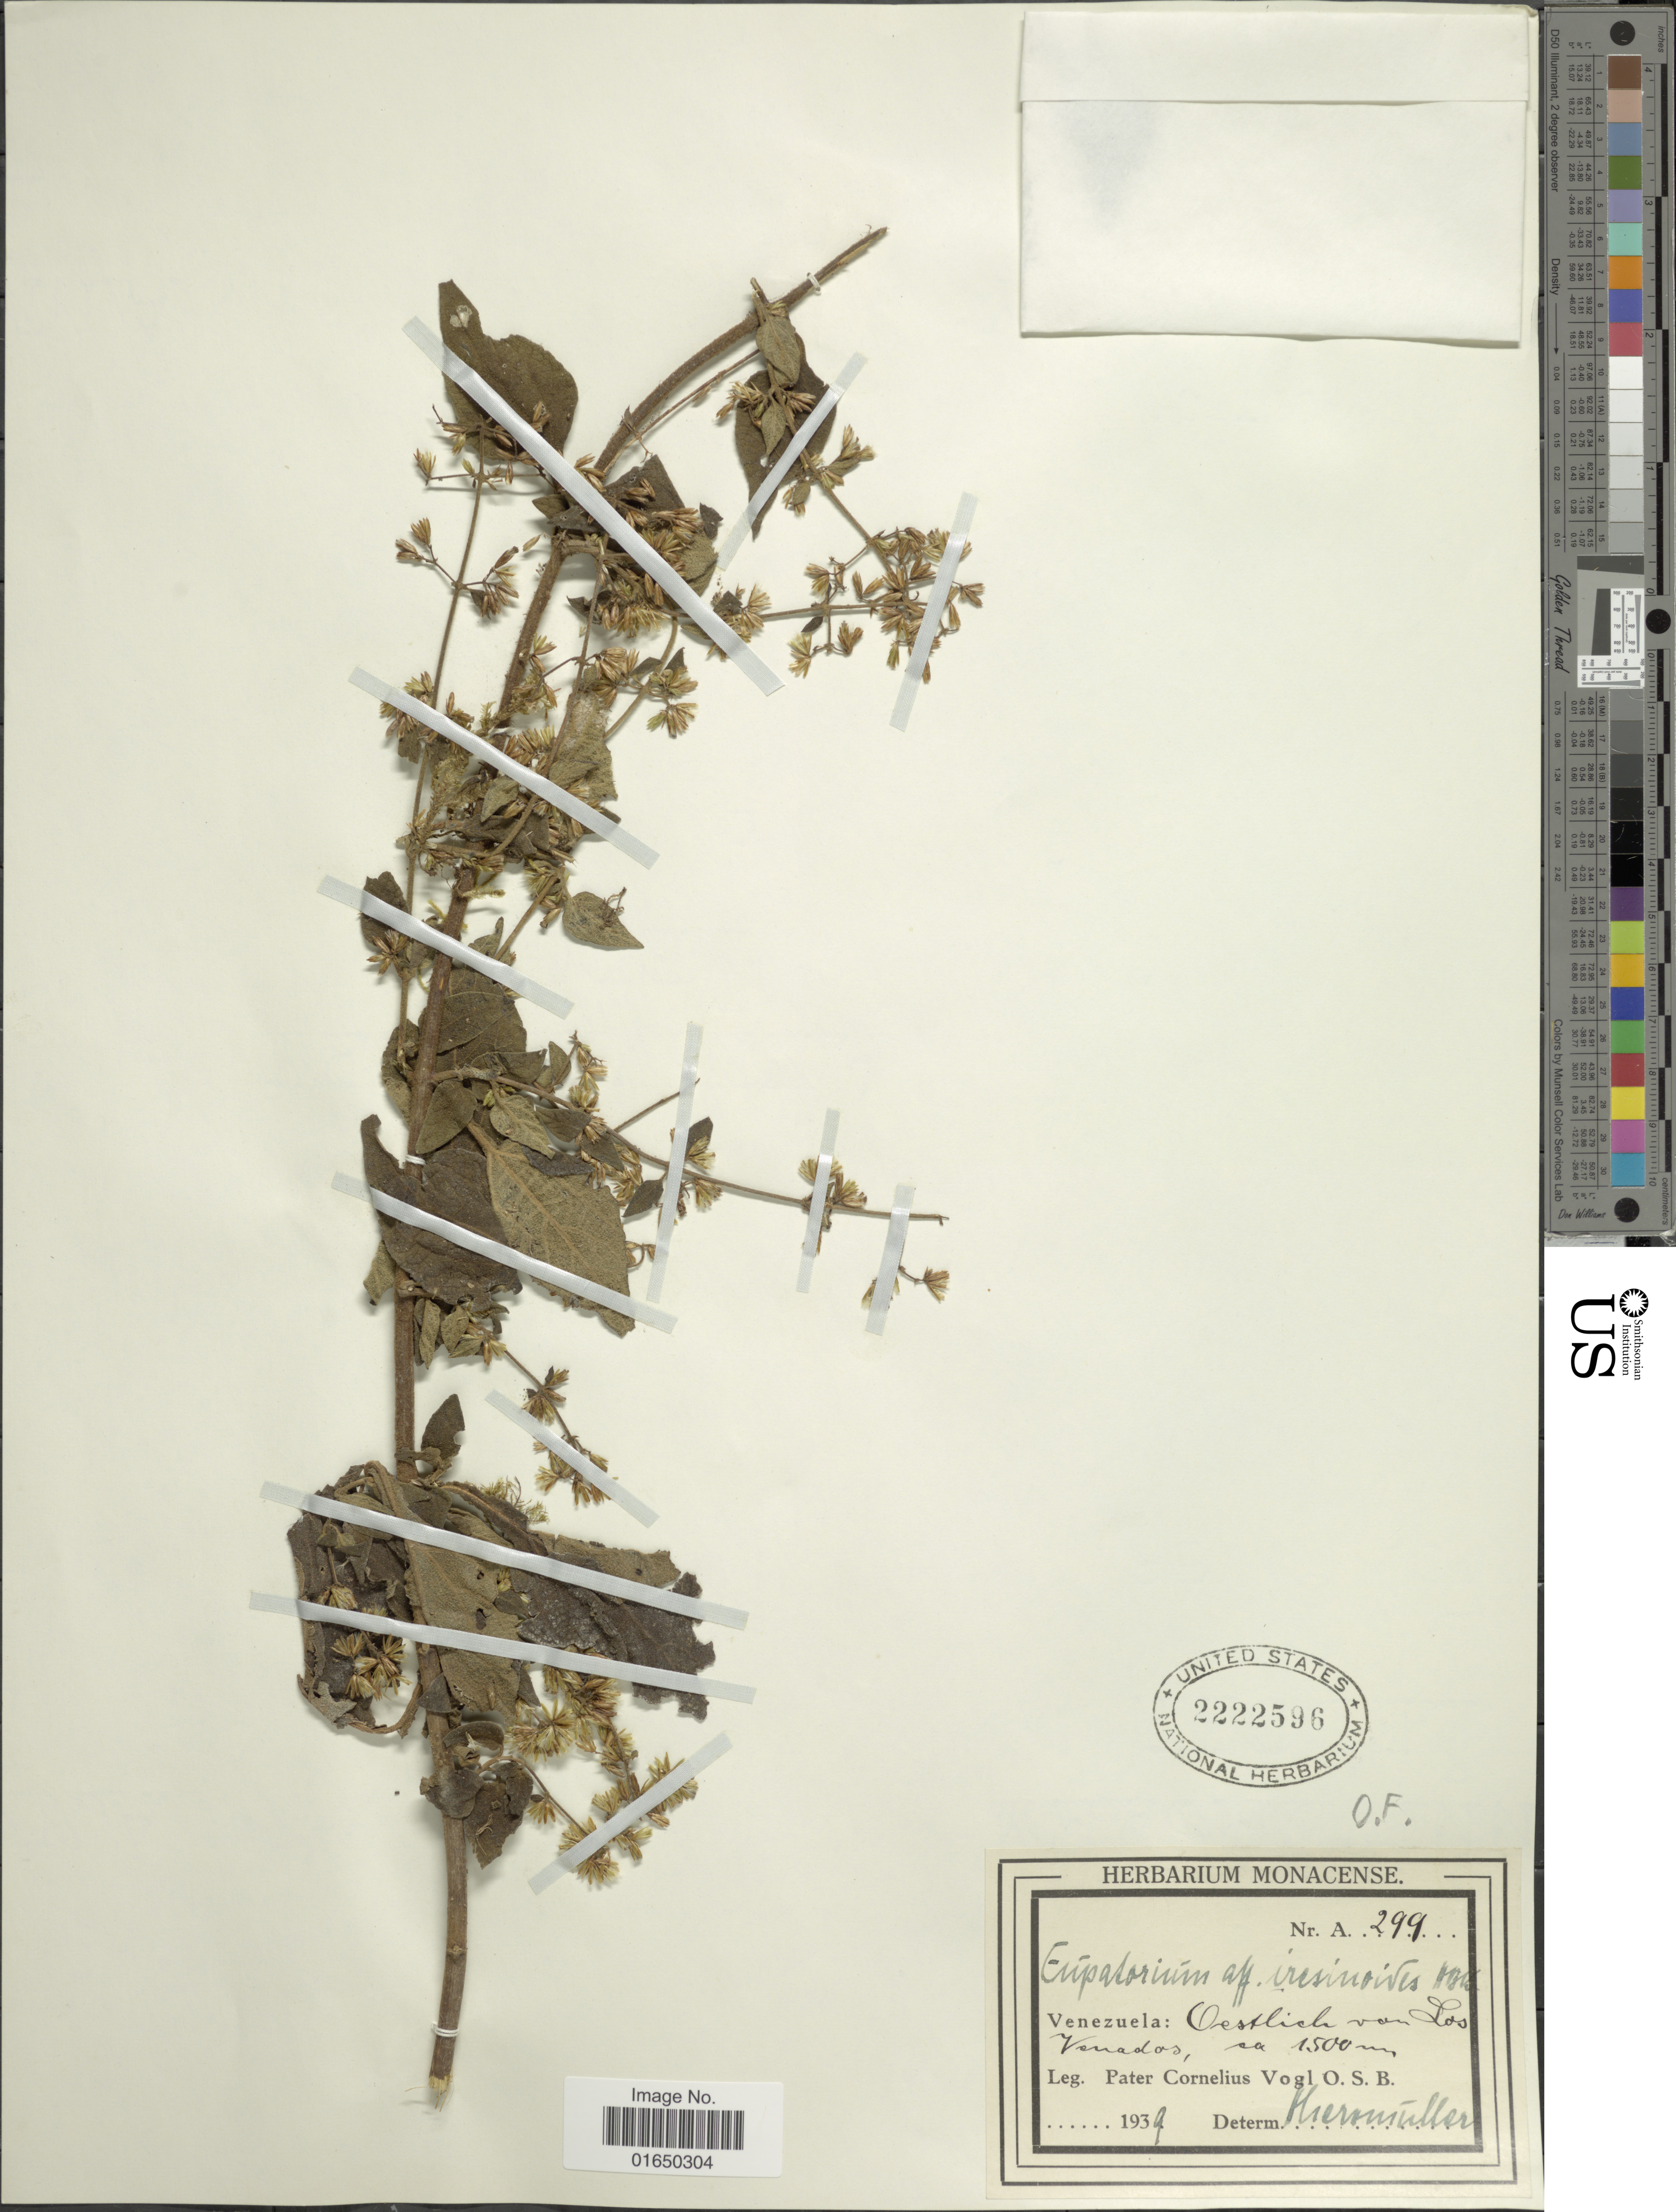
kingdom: Plantae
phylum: Tracheophyta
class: Magnoliopsida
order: Asterales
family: Asteraceae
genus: Condylidium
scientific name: Condylidium iresinoides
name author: (Kunth) R.M. King & H. Rob.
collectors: P. C. Vogl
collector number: A 299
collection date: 1939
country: Venezuela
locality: Ostlich von Los Venados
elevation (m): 1500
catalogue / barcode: US 2222596